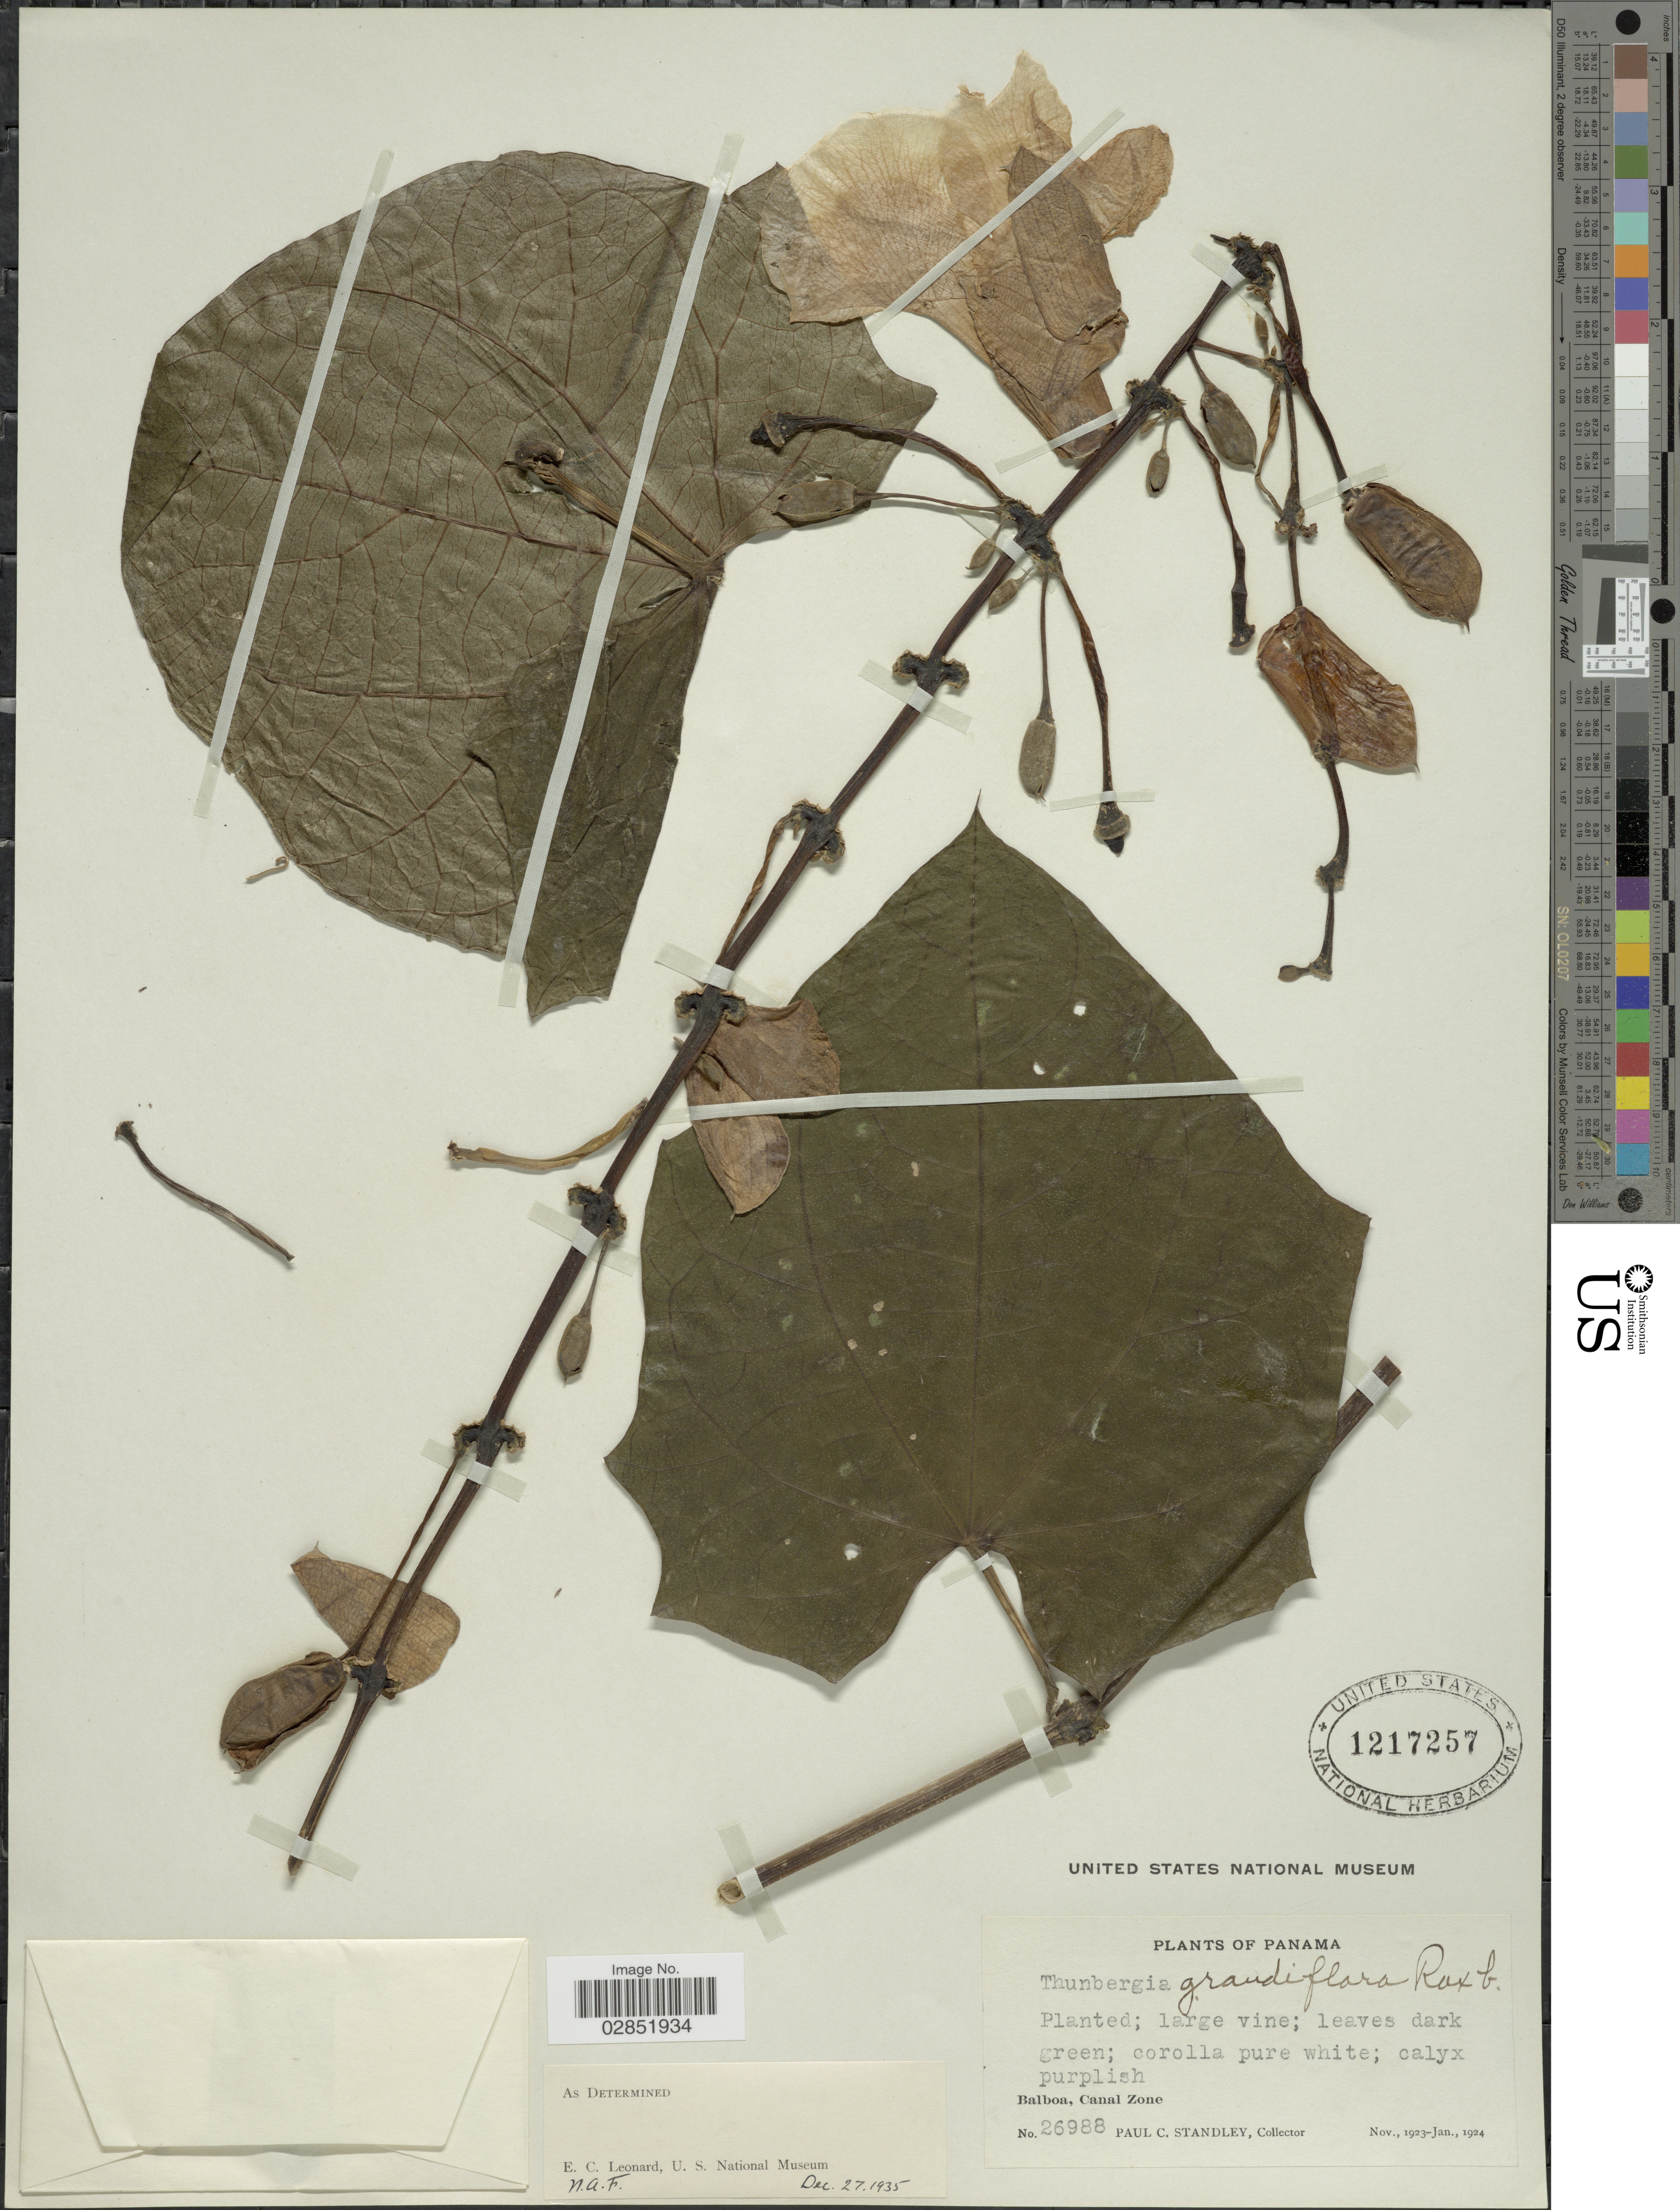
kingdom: Plantae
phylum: Tracheophyta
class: Magnoliopsida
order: Lamiales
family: Acanthaceae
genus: Thunbergia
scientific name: Thunbergia grandiflora 'Alba'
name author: (Roxb. ex Rottler) Roxb.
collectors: P. C. Standley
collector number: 26988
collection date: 1923-11/1924-01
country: Panama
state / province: Colón / Panamá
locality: Balboa, Canal Zone.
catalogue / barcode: US 1217257